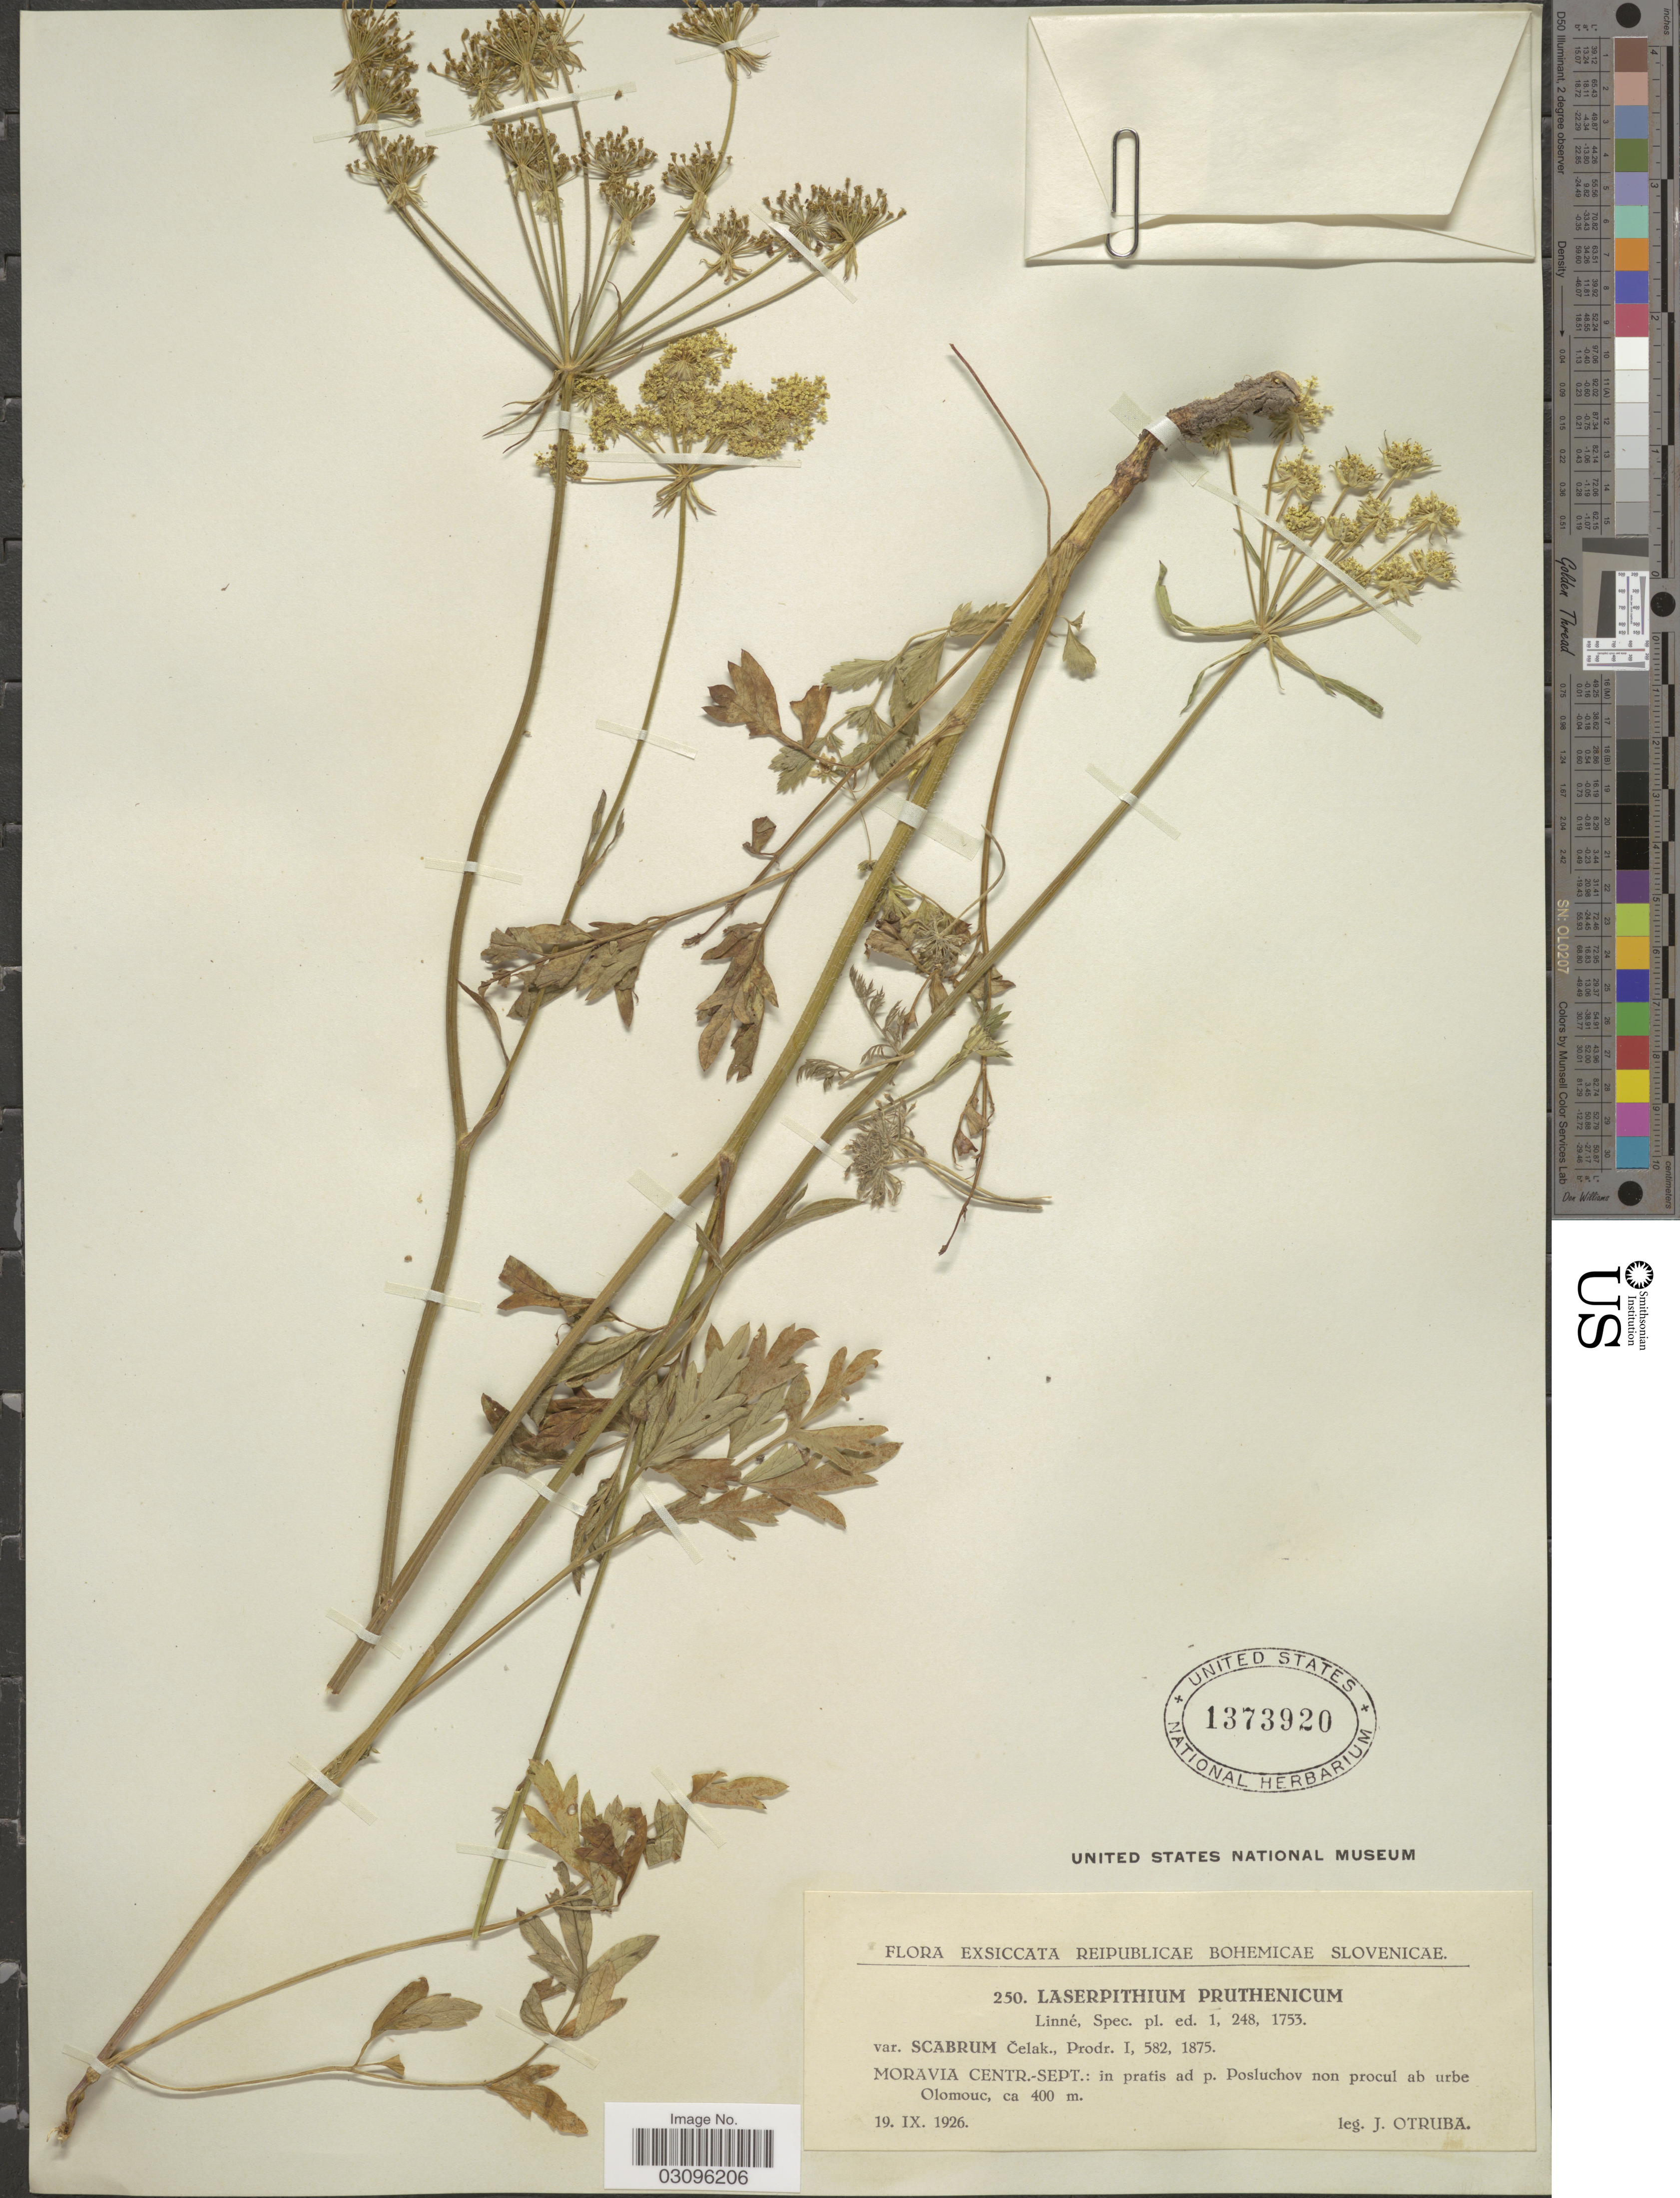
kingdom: Plantae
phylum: Tracheophyta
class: Magnoliopsida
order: Apiales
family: Apiaceae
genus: Laserpitium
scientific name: Laserpitium prutenicum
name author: L.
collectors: J. Otruba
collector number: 250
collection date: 1926-09-19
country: Czechia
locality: Reipublicae Bohemicae Slovenicae. Moravia Centr.-Sept.: in pratis ad p. Posluchov non procul ab urbe Olomouc.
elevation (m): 400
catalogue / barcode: US 1373920